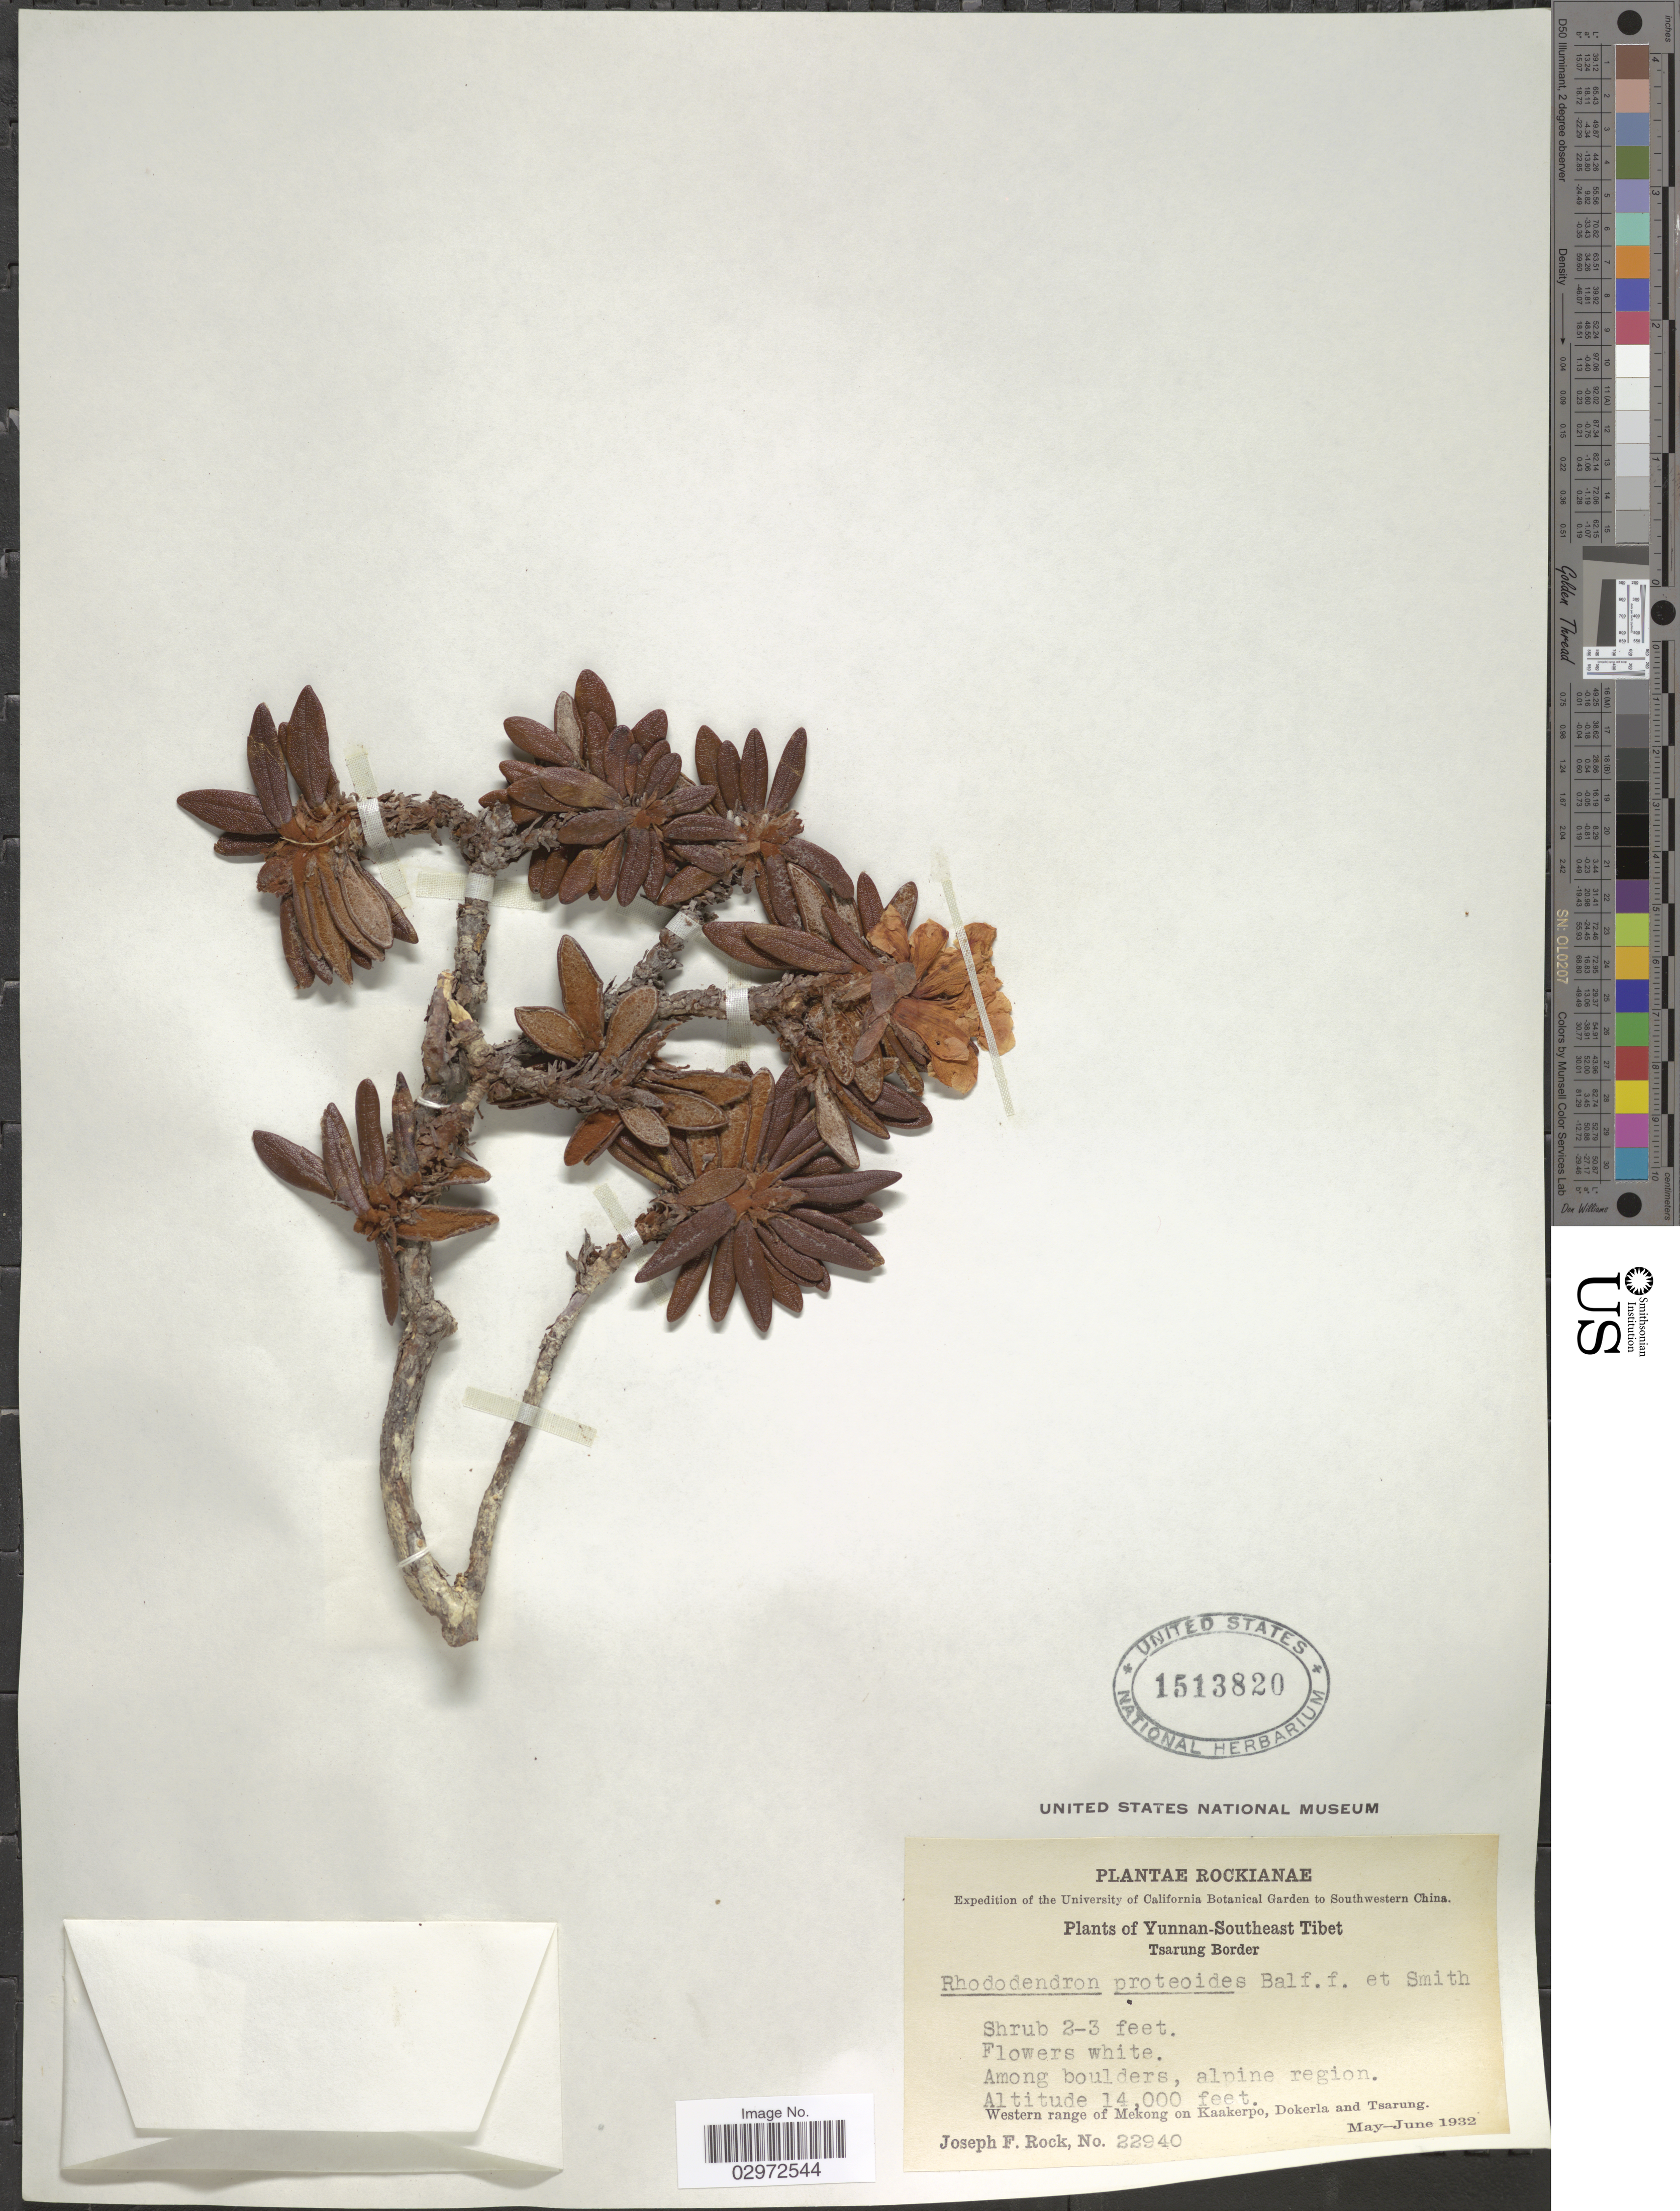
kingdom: Plantae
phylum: Tracheophyta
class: Magnoliopsida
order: Ericales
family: Ericaceae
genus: Rhododendron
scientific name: Rhododendron proteoides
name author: Balf. f. & W.W. Sm.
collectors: J. F. Rock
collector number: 22940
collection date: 1932-05/1932-06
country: China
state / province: Yunnan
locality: Yunnan-Southeast Tibet, Tsarong Border, Western range of Mekong on Kaakerpo, Dokerla and Tsarong.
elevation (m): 4267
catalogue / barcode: US 1513820